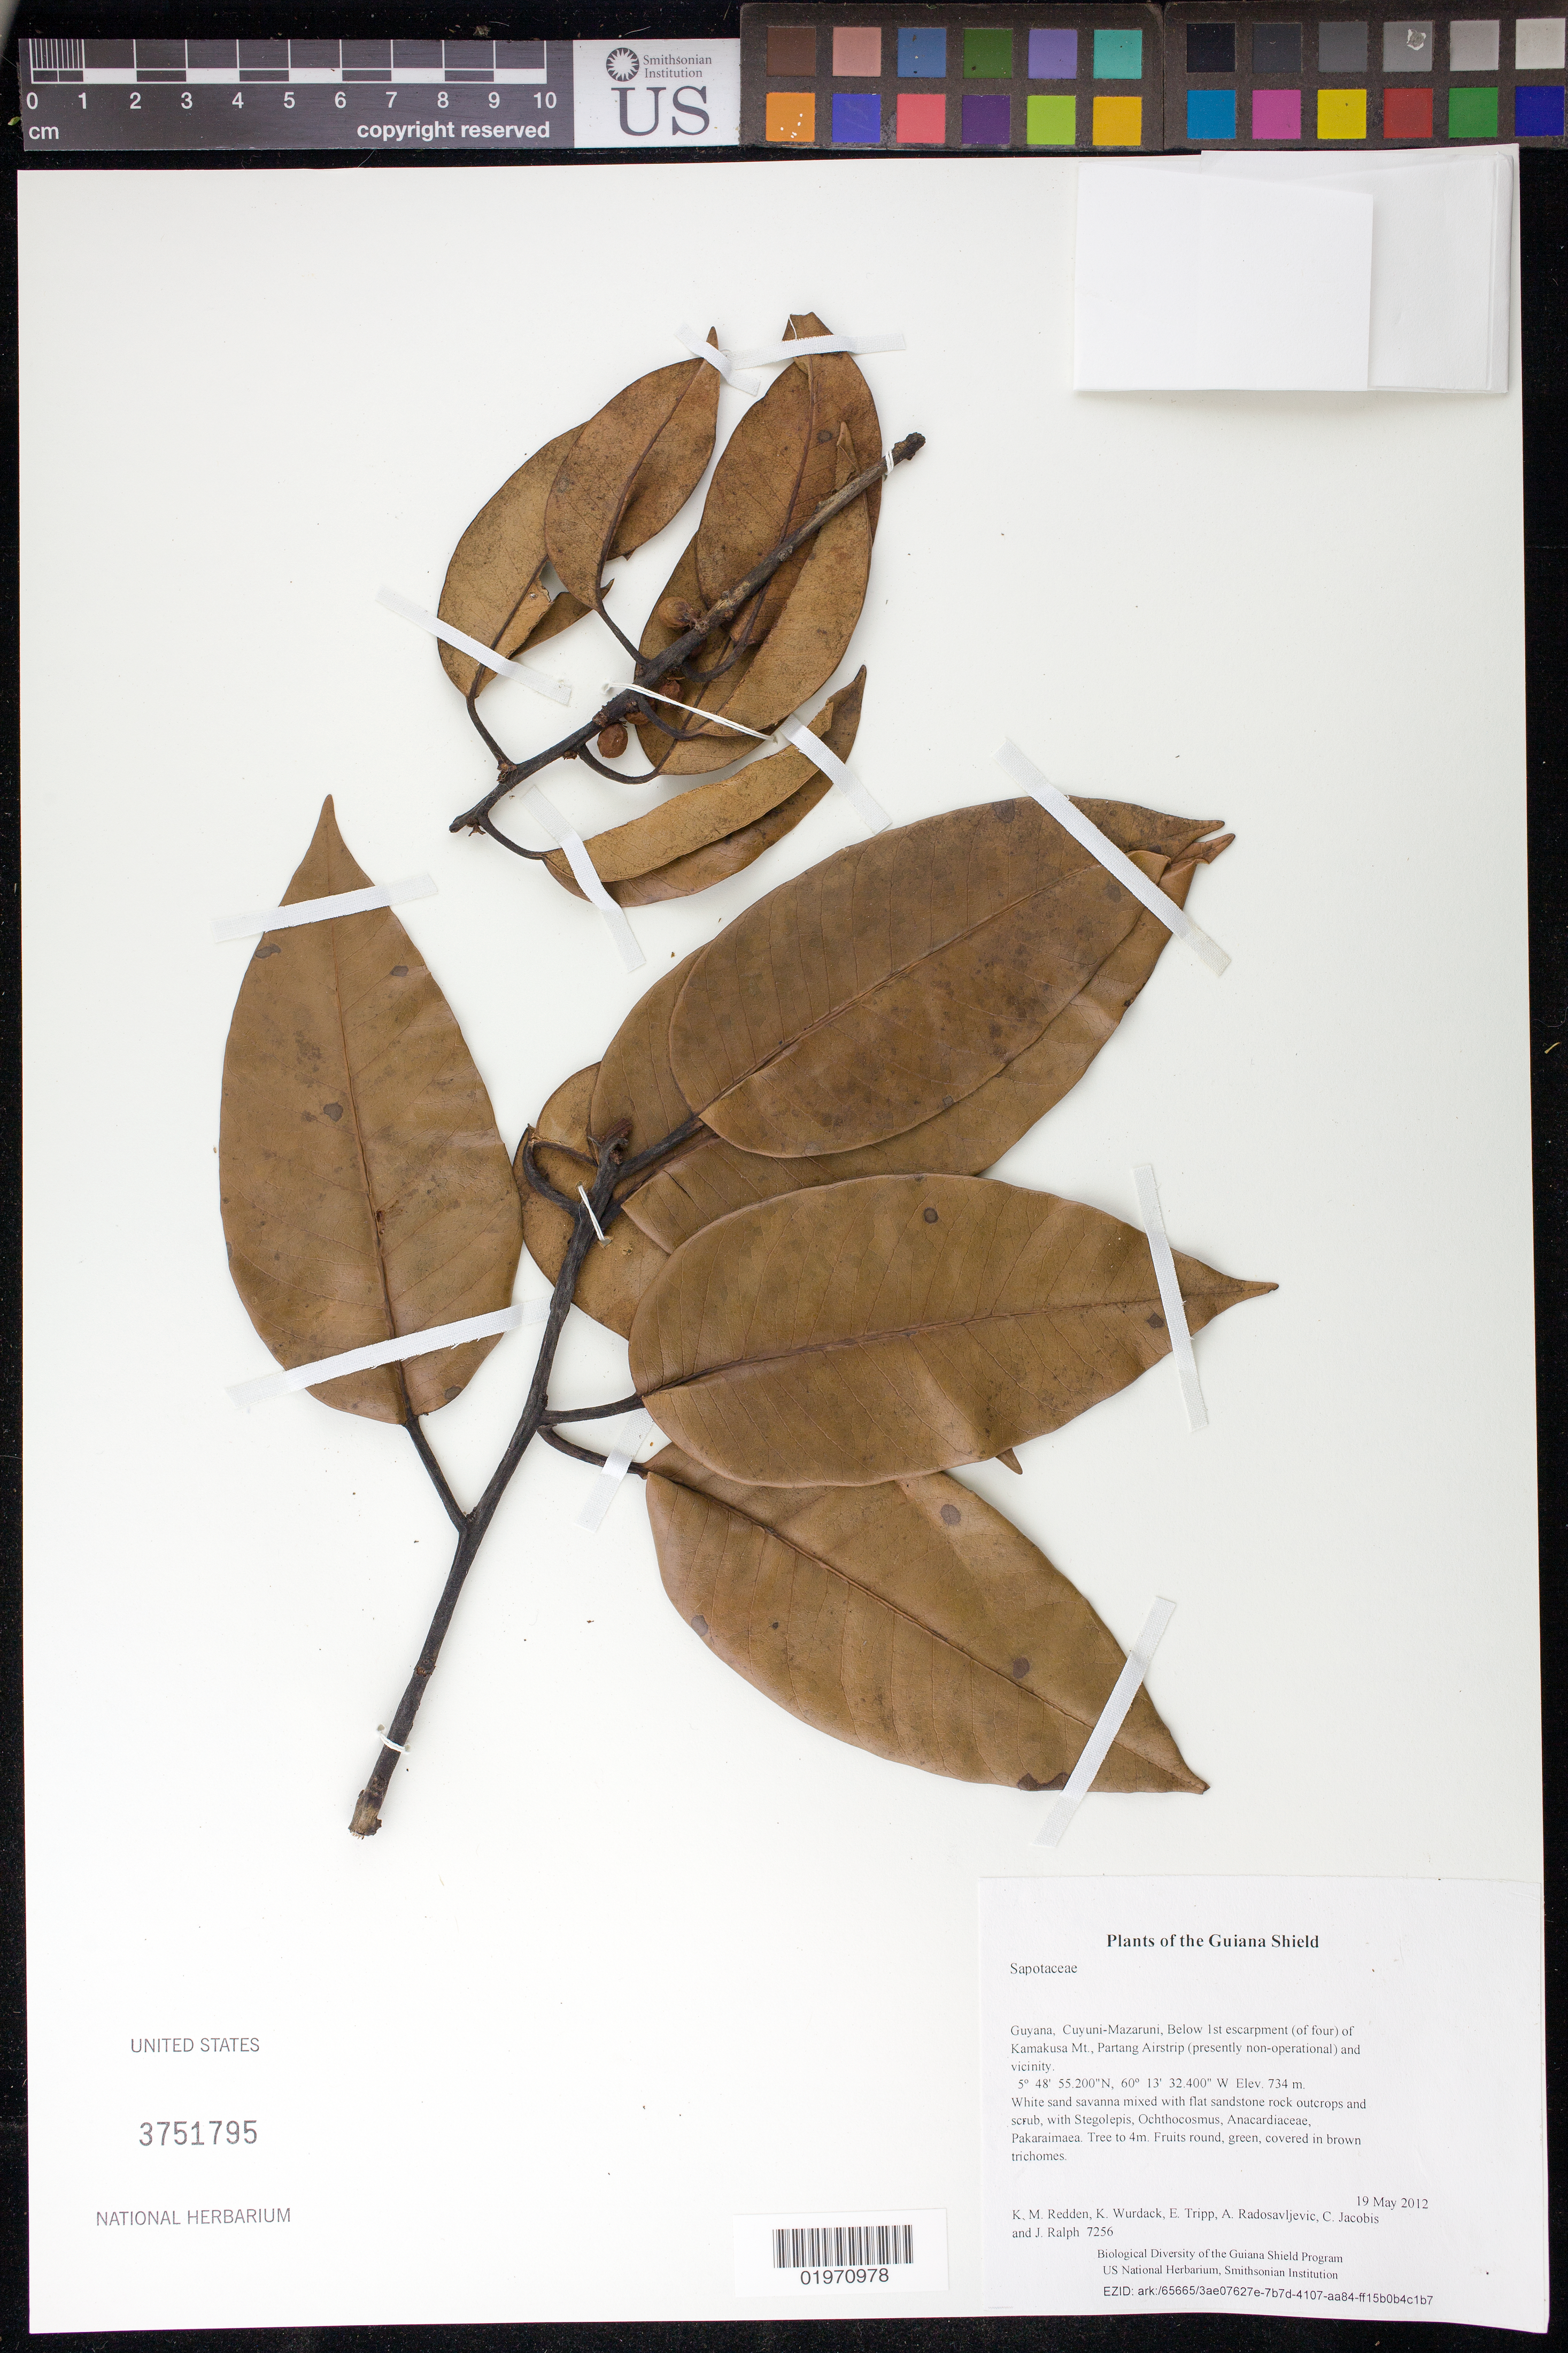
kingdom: Plantae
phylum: Tracheophyta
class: Magnoliopsida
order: Ericales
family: Sapotaceae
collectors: K. M. Redden, K. Wurdack, E. Tripp, A. Radosavljevic, C. Jacobis & J. Ralph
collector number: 7256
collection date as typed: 19 May 2012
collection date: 2012-05-19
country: Guyana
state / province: Cuyuni-Mazaruni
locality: Below 1st escarpment (of four) of Kamakusa Mt., Partang Airstrip (presently non-operational) and vicinity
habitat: White sand savanna mixed with flat sandstone rock outcrops and scrub, with Stegolepis, Ochthocosmus, Anacardiaceae, Pakaraimaea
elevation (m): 734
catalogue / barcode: US 3751795